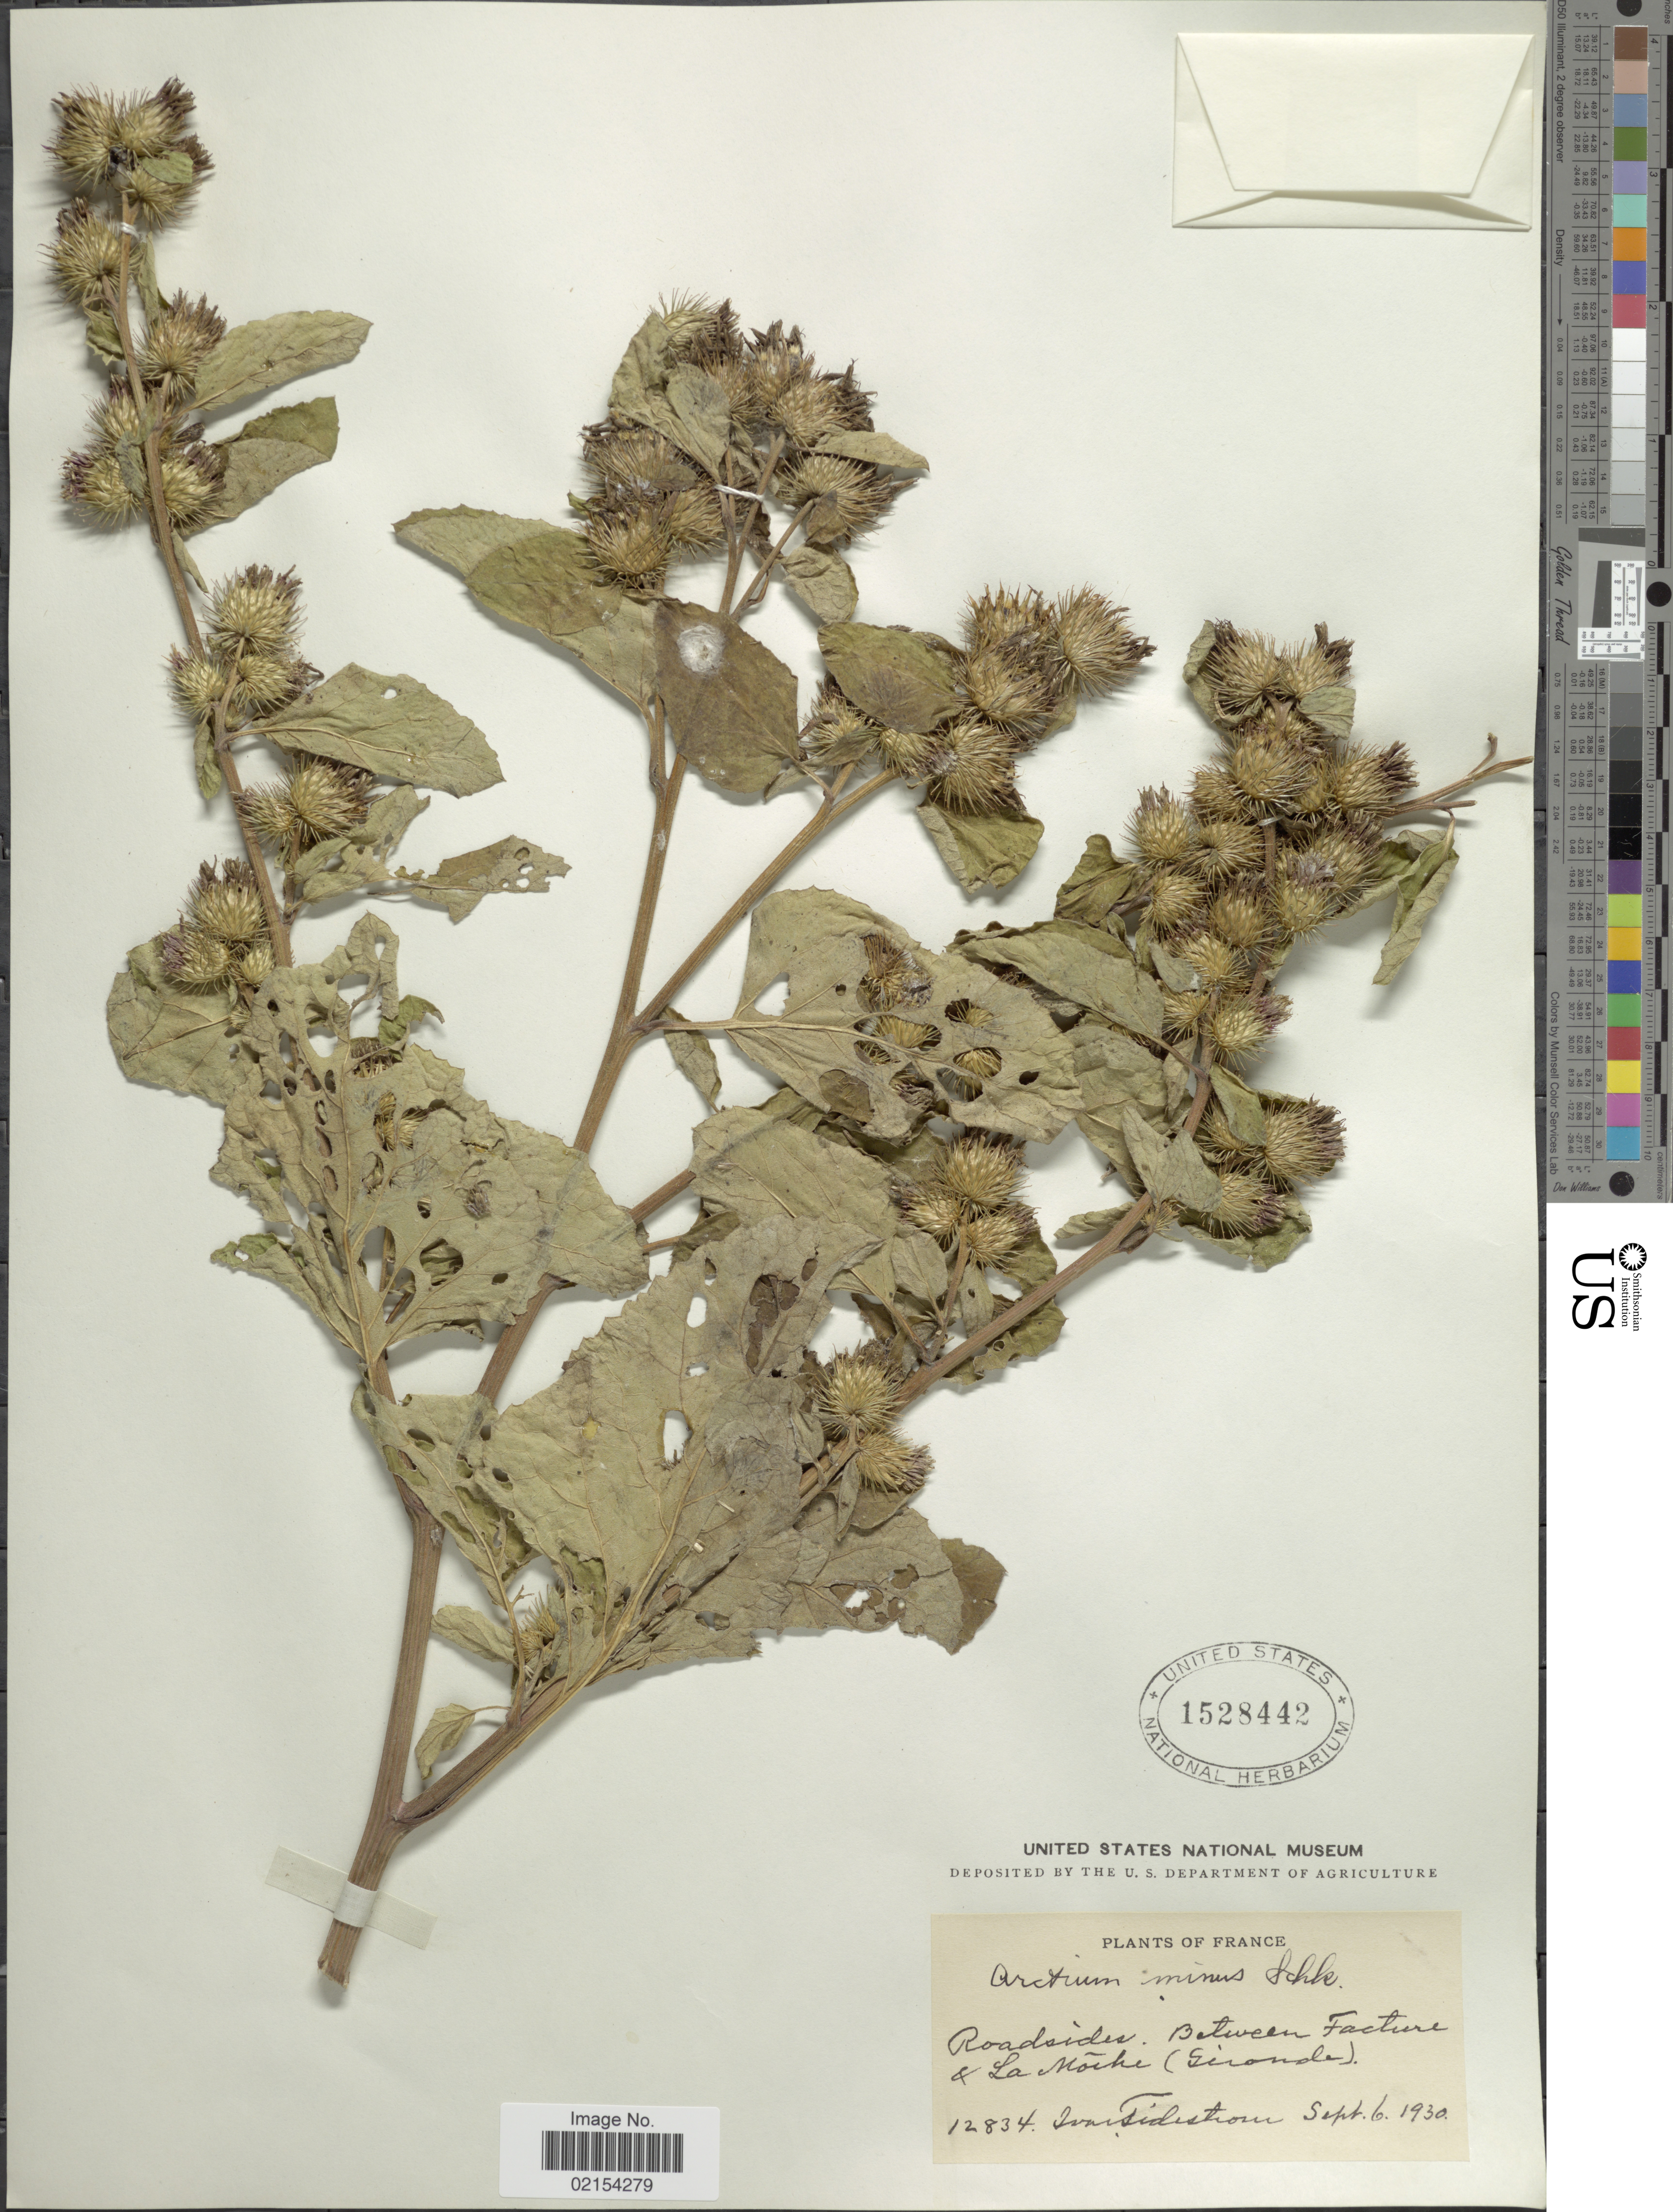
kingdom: Plantae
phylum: Tracheophyta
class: Magnoliopsida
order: Asterales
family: Asteraceae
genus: Arctium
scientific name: Arctium minus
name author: (Hill) Bernh.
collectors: I. F. Tidestrom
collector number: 12834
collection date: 1930-09-06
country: France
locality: Between Facture & La Moche (Gironola)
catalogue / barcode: US 1528442